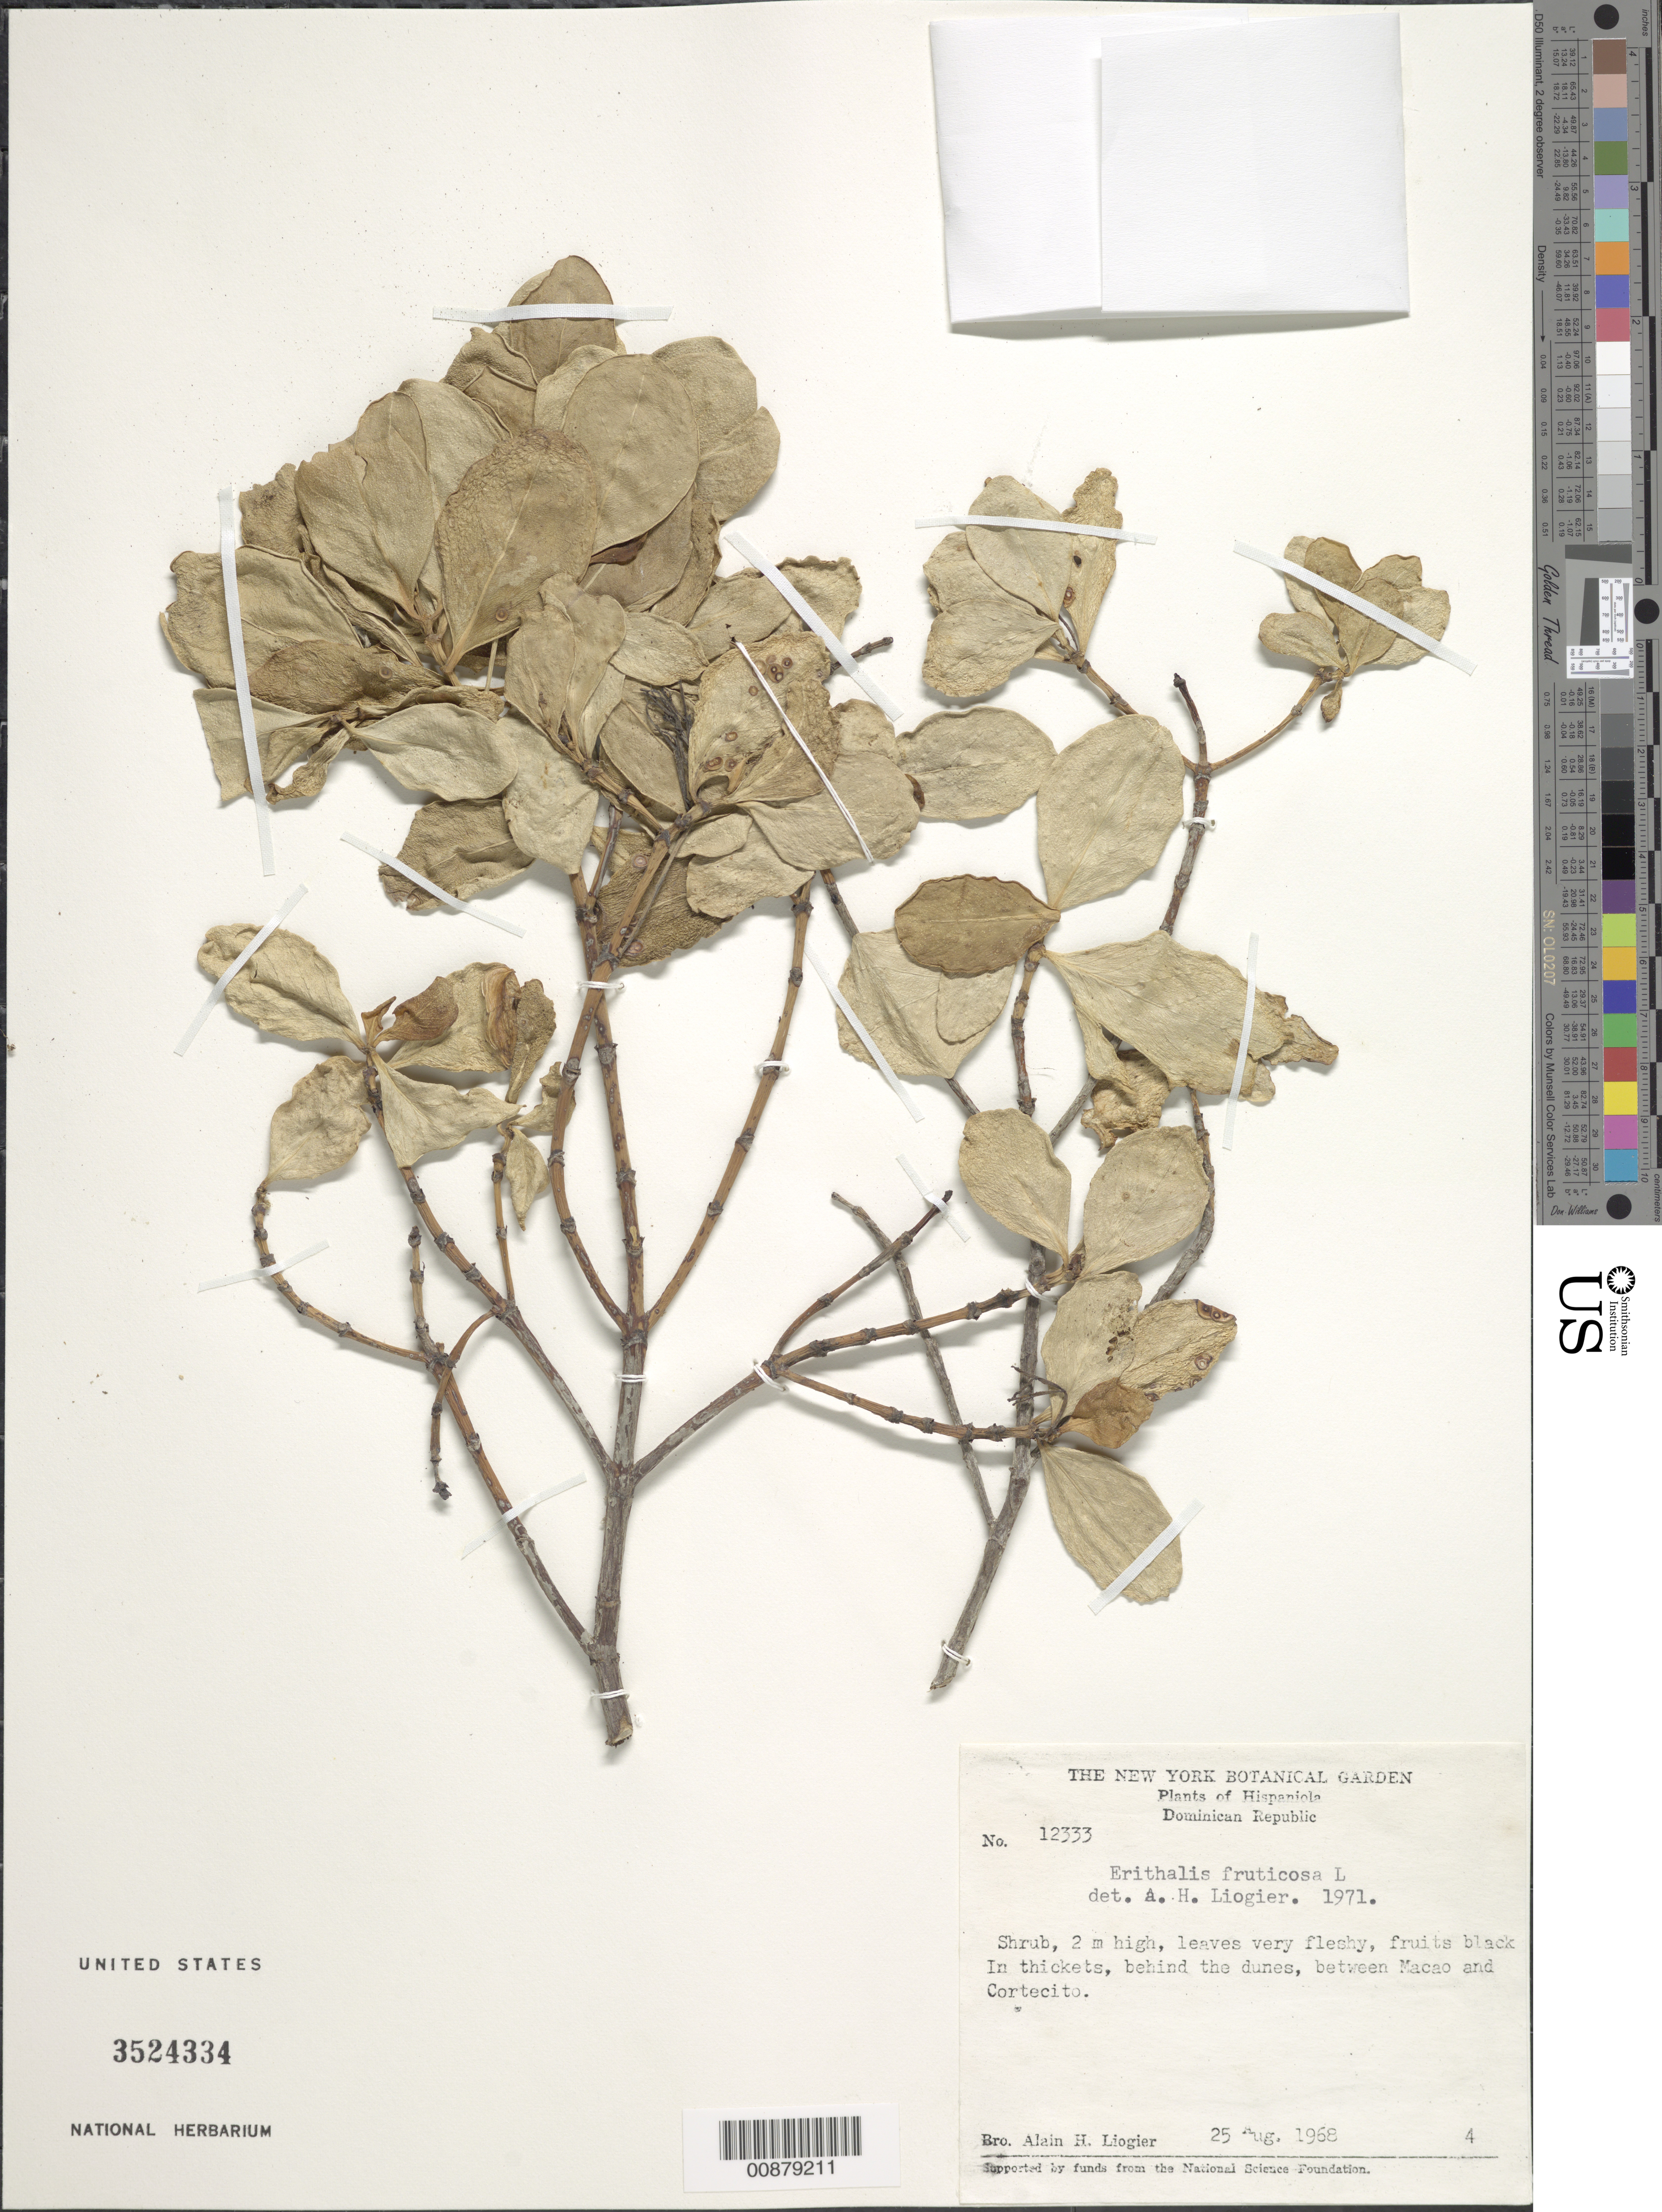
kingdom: Plantae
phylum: Tracheophyta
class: Magnoliopsida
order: Gentianales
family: Rubiaceae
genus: Erithalis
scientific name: Erithalis fruticosa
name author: L.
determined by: Liogier, Alain H.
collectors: A. H. Liogier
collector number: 12333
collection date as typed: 25 Aug 1968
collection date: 1968-08-25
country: Dominican Republic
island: Hispaniola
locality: Between Macao and Cortecito.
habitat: In thickets behind the dunes.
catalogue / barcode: US 3524334